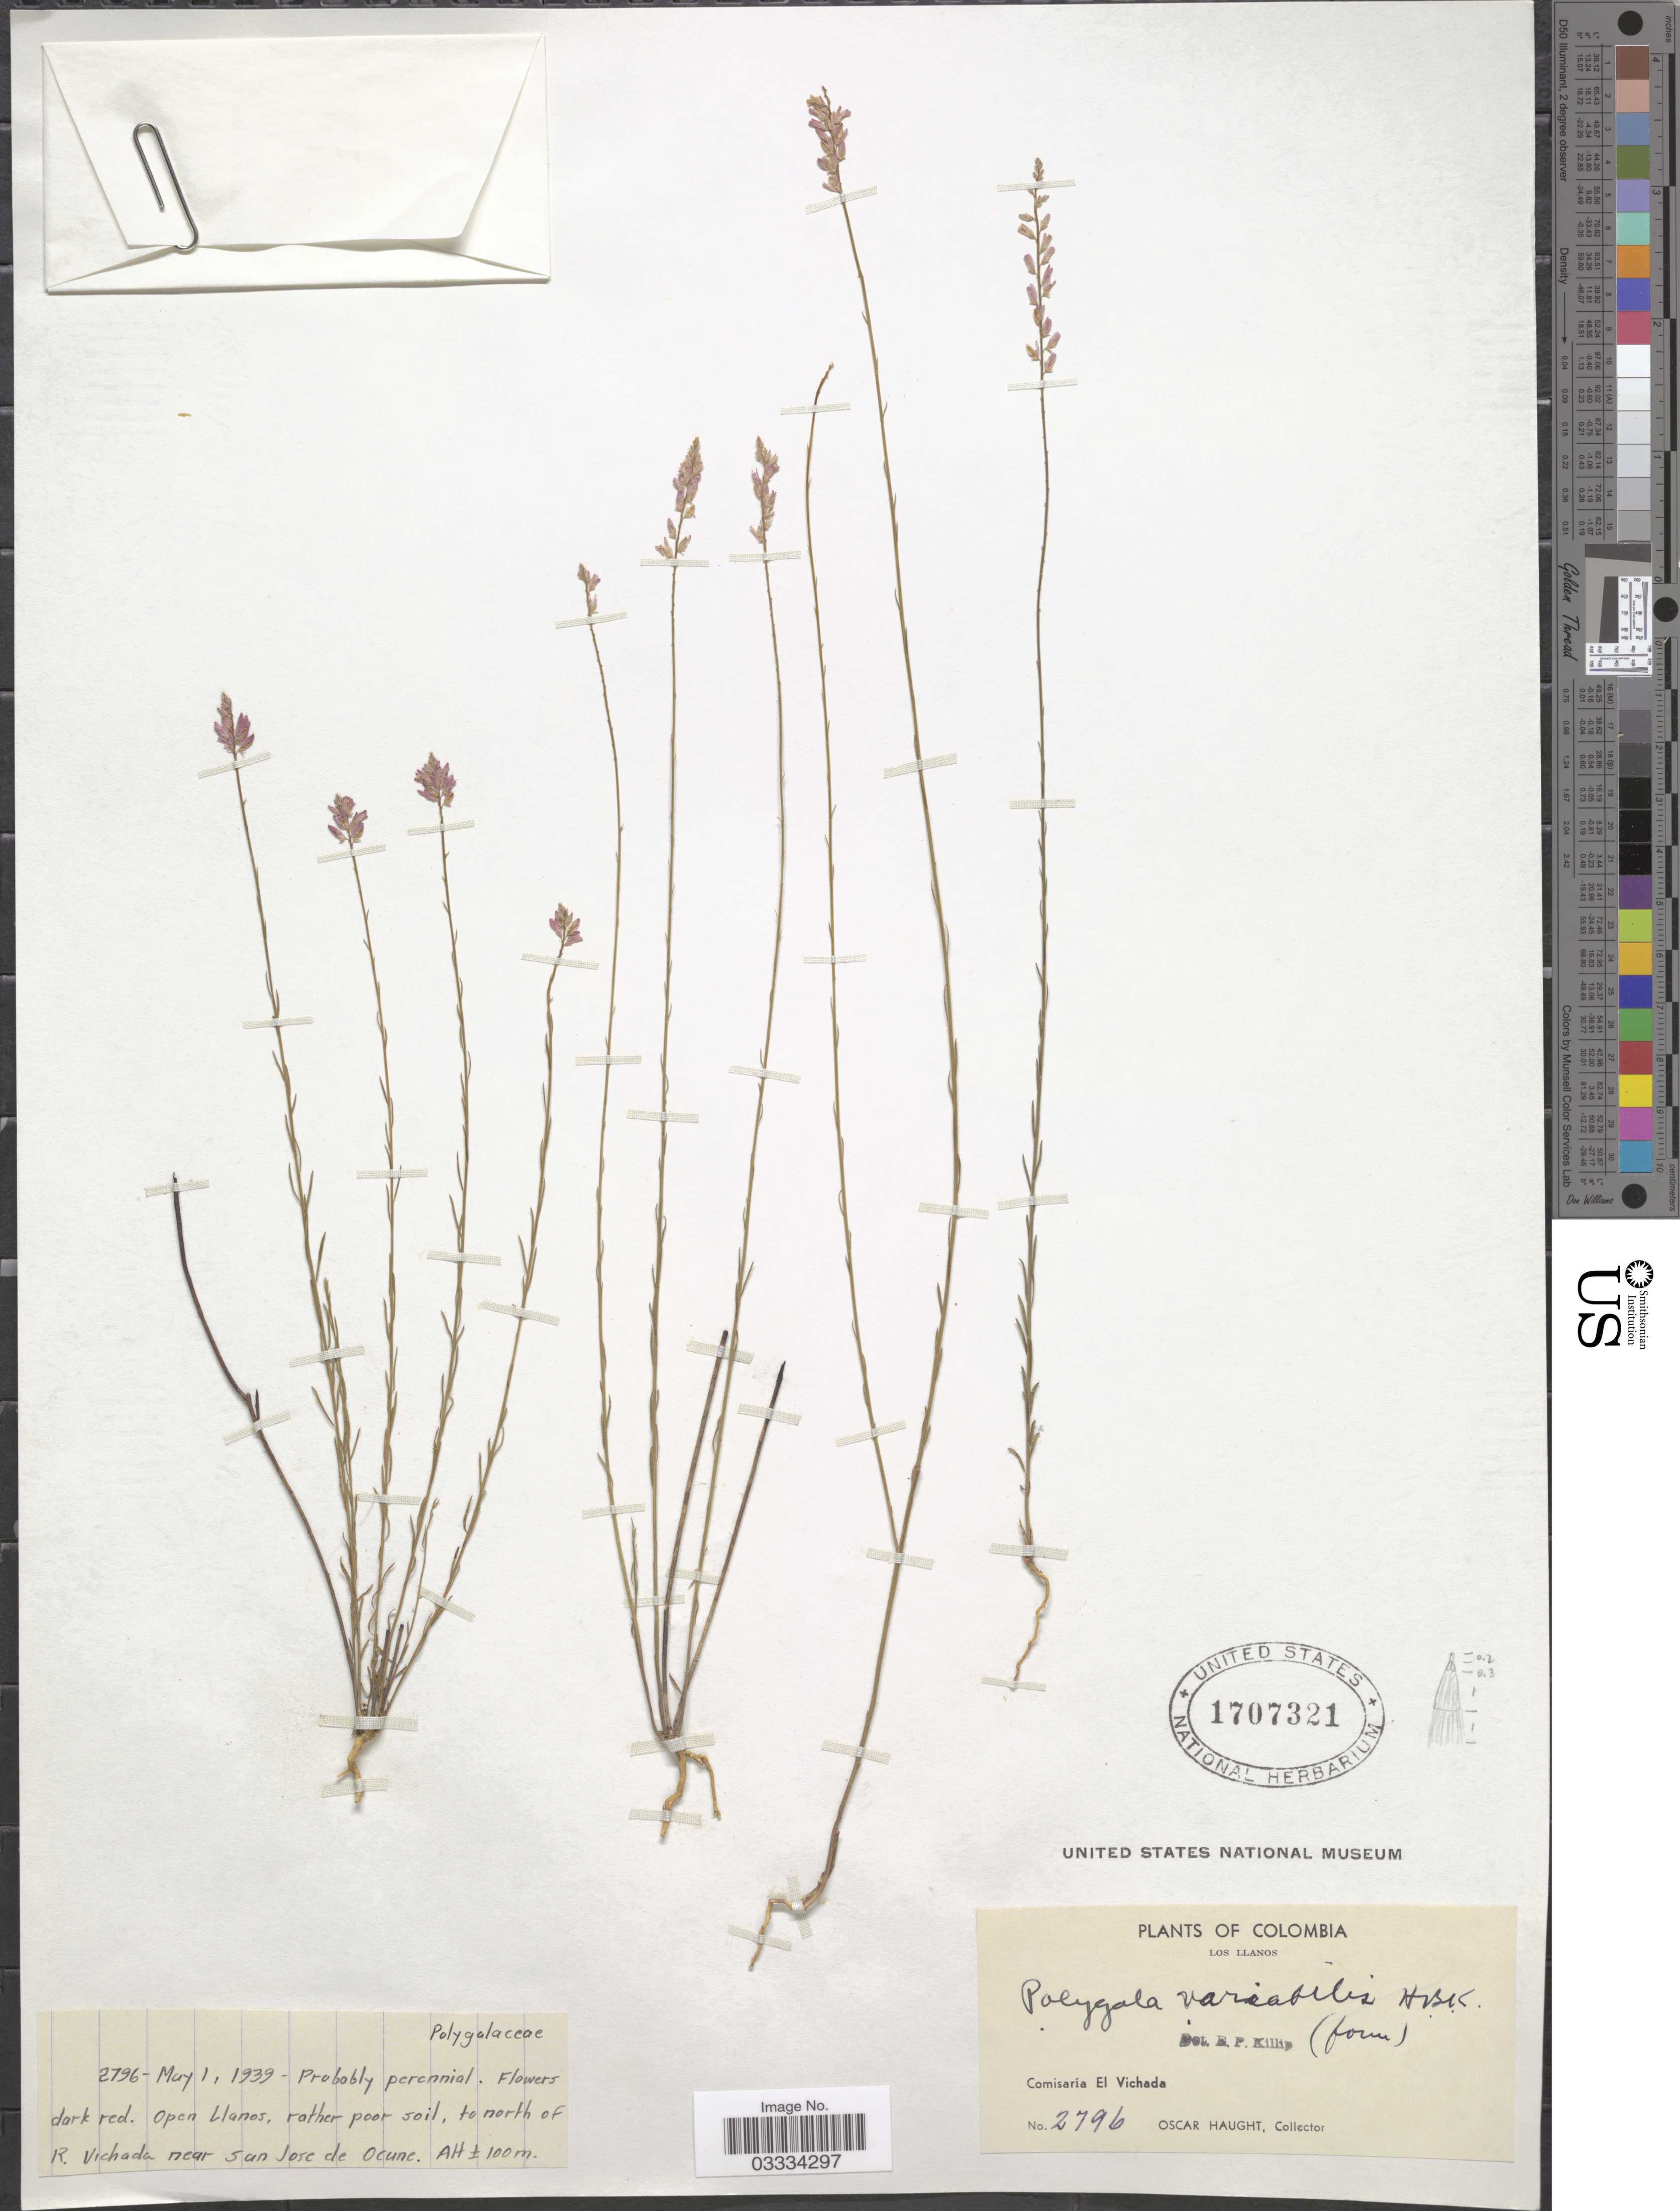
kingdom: Plantae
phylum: Tracheophyta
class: Magnoliopsida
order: Fabales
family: Polygalaceae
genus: Polygala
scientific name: Polygala trichosperma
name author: L.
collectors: O. Haught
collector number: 2796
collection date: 1939-05-01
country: Colombia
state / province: Vichada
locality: Los Llanos. Comisaría El Vichada. To north of R. Vichada near San Jose de Ocune.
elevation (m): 100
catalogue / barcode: US 1707321